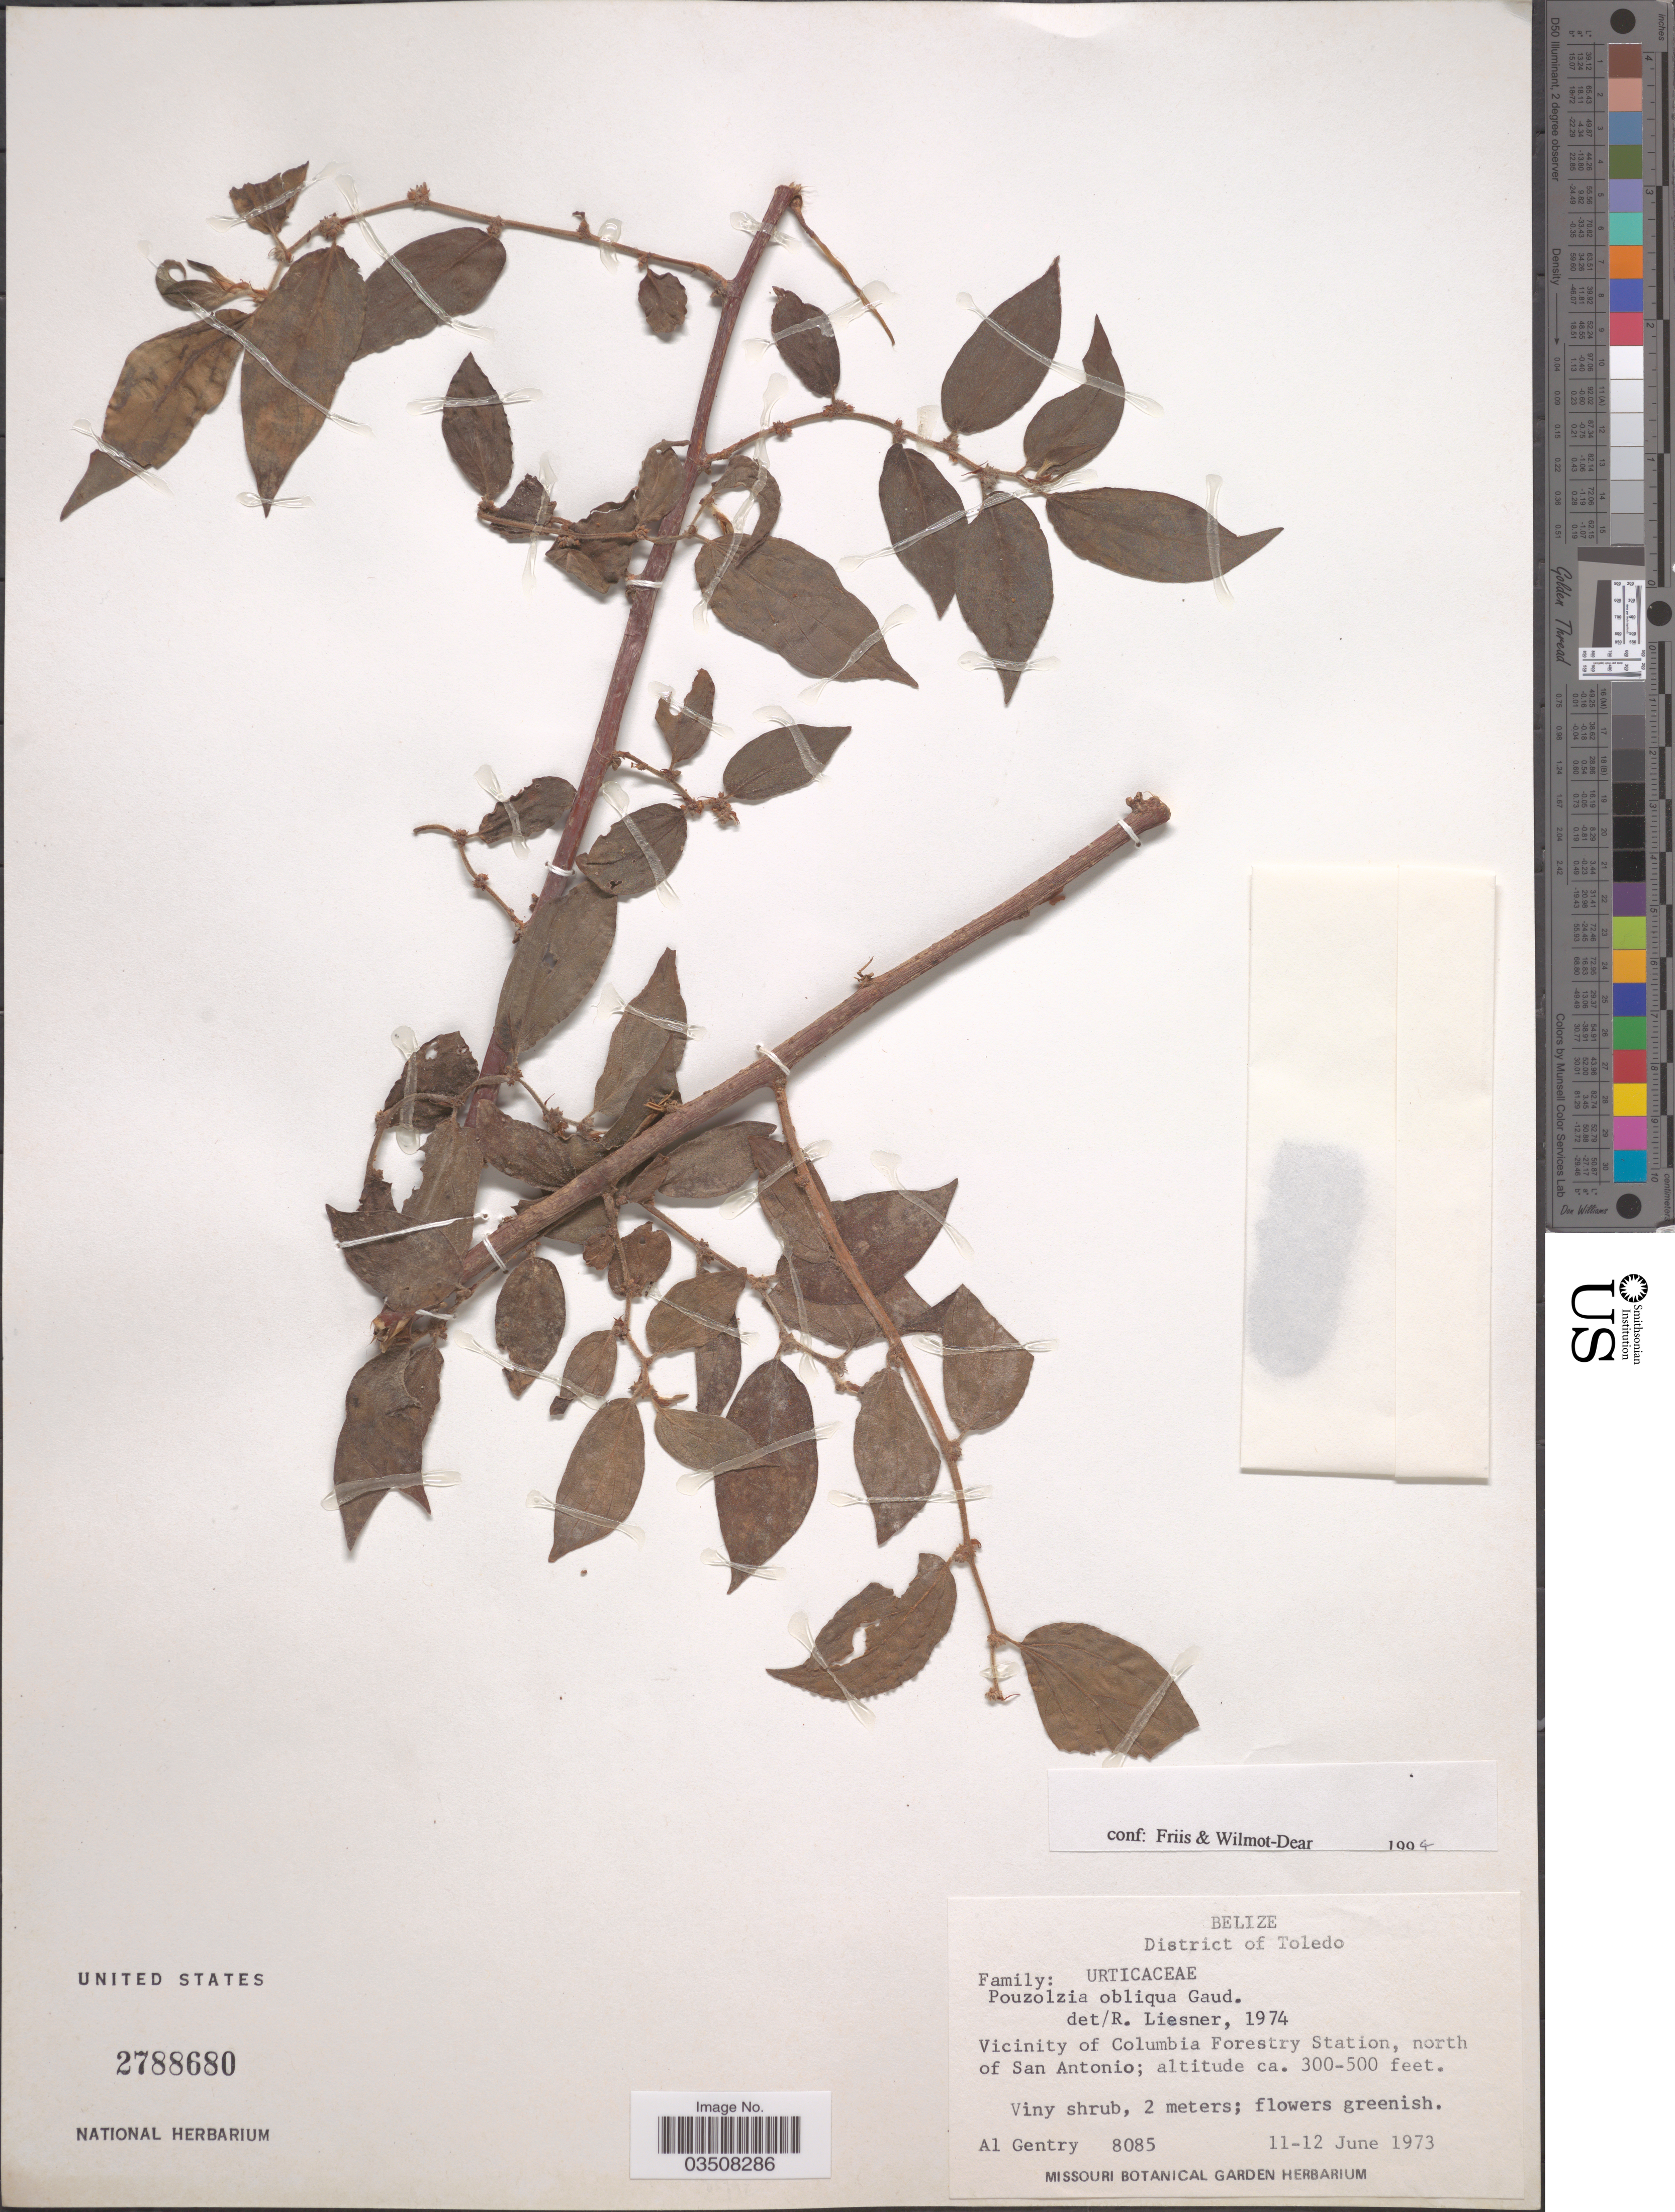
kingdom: Plantae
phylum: Tracheophyta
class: Magnoliopsida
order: Rosales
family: Urticaceae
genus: Pouzolzia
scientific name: Pouzolzia obliqua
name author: (Poepp.) Gaudich.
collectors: A. H. Gentry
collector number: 8085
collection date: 1973-06-11/1973-06-12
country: Belize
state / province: Toledo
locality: District of Toledo. Vicinity of Columbia Forestry Station, north of San Antonio.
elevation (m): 91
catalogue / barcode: US 2788680